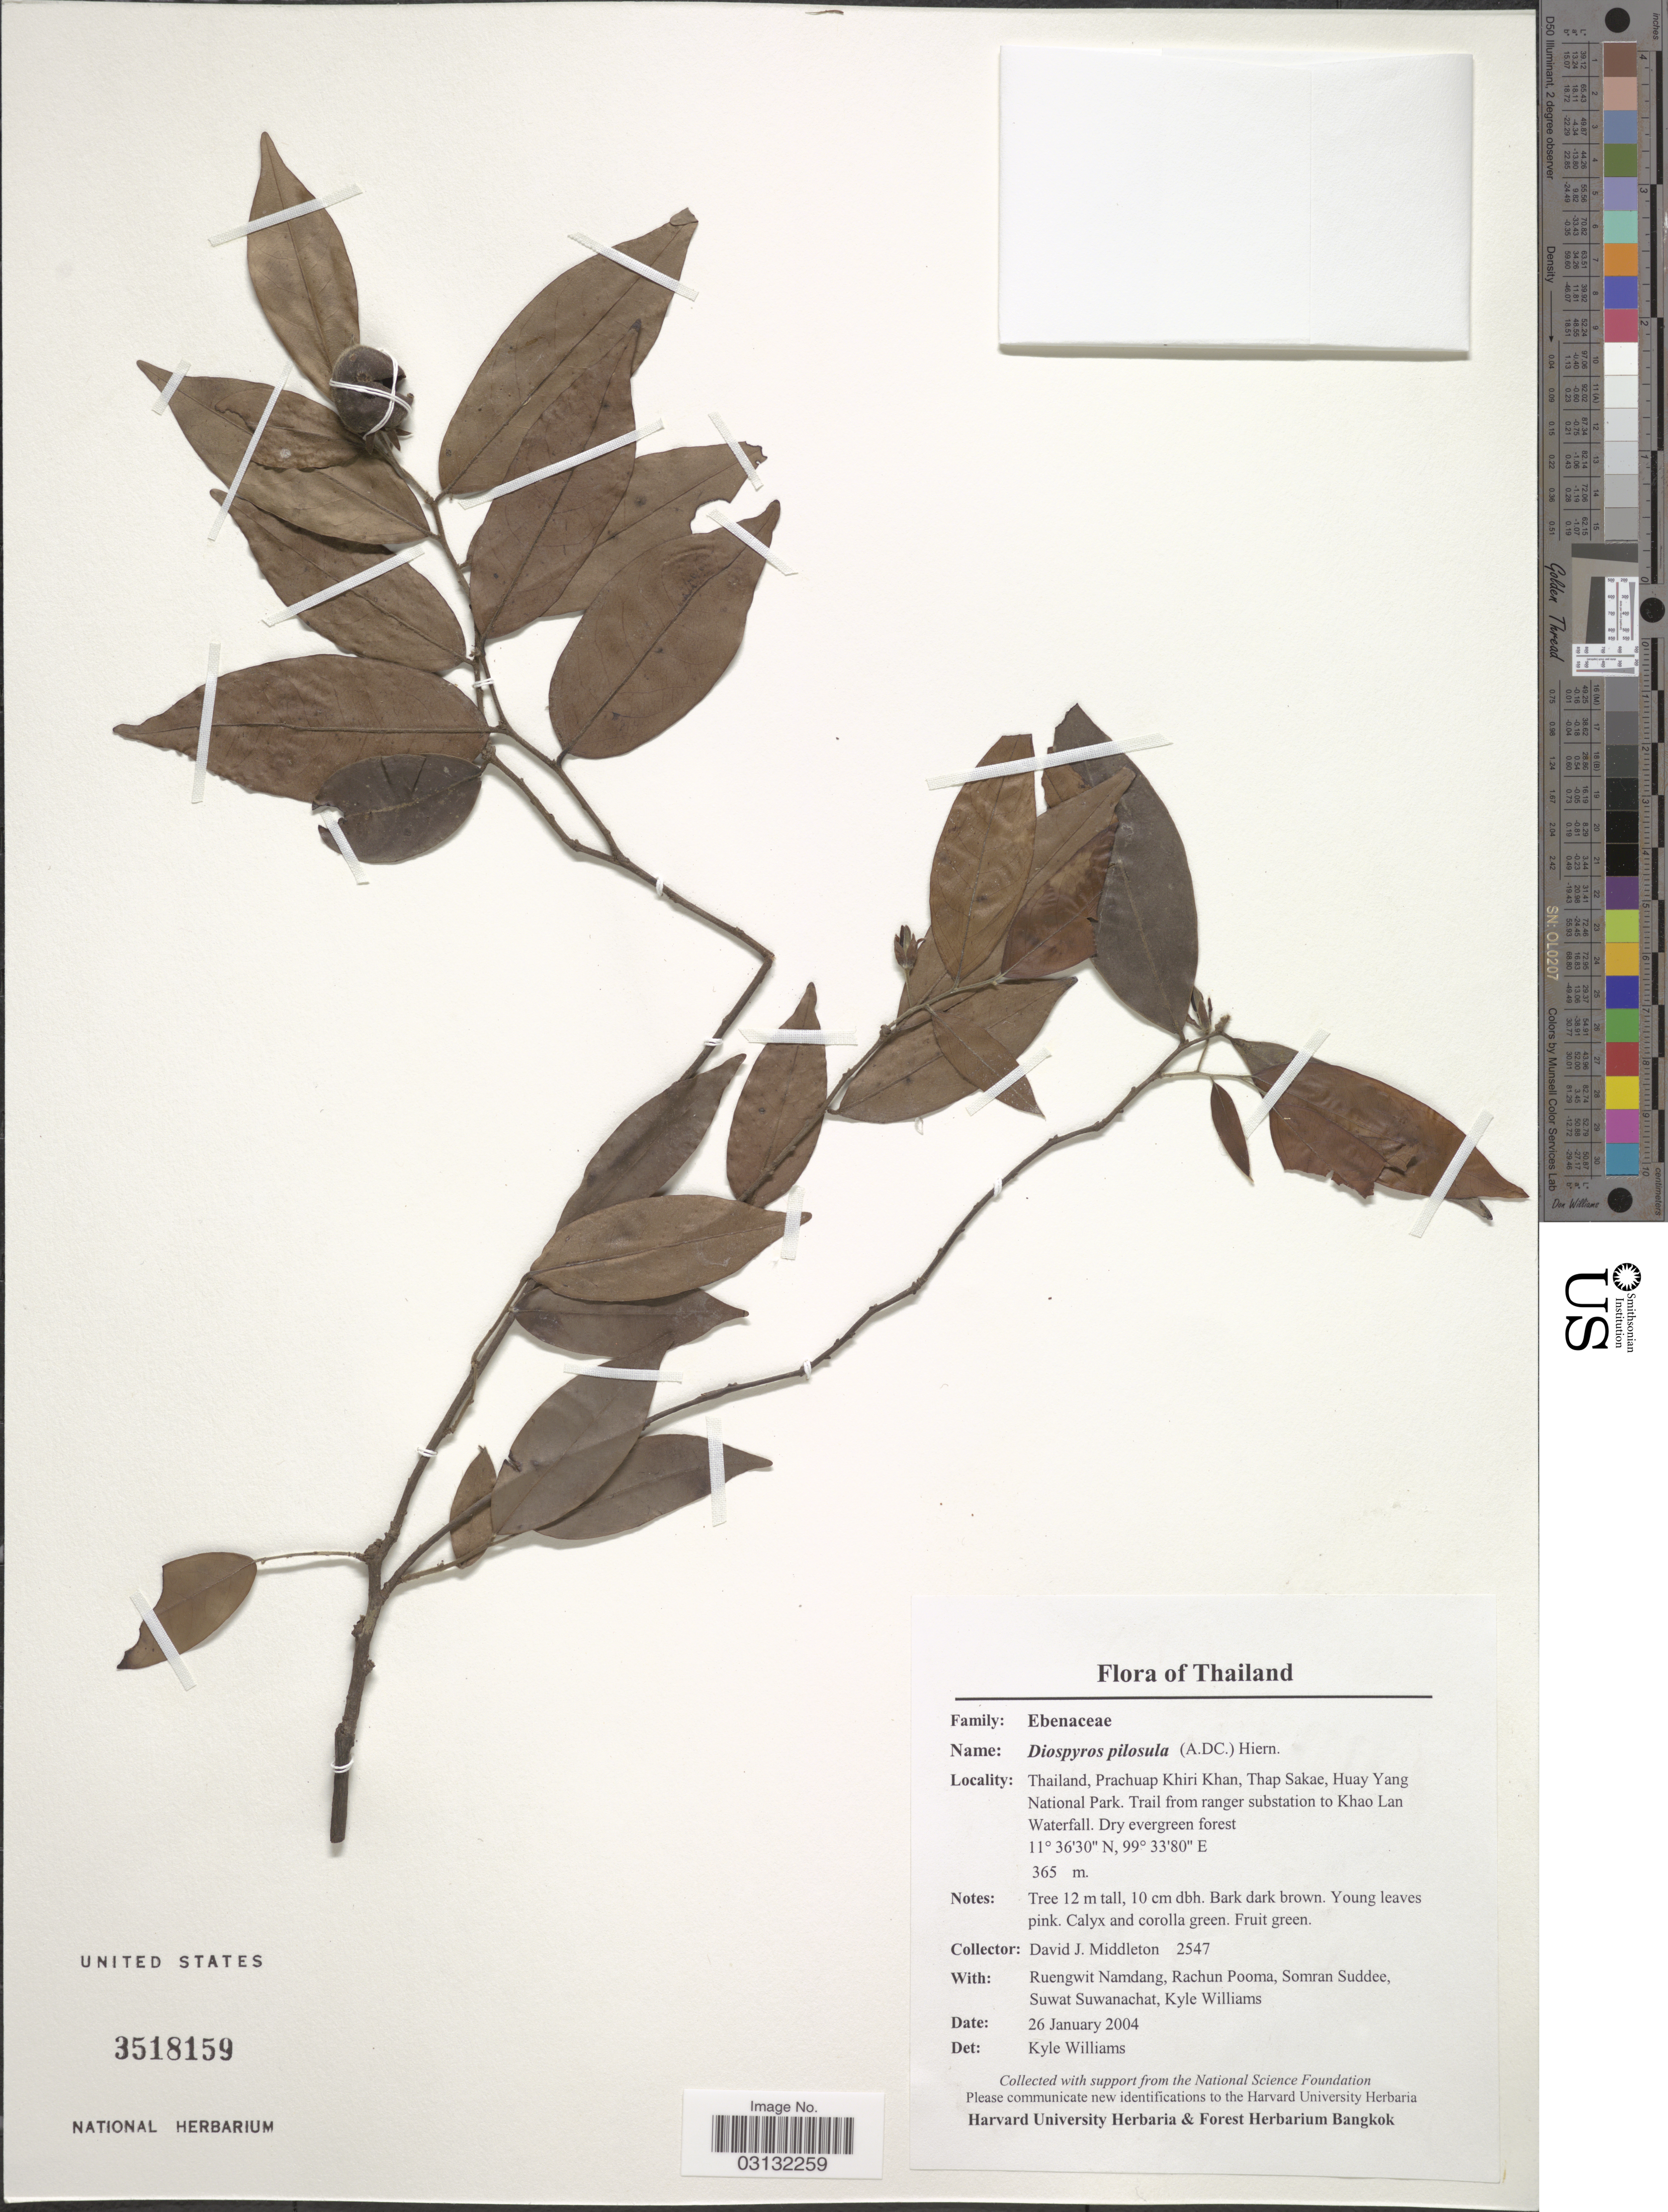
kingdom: Plantae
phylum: Tracheophyta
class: Magnoliopsida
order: Ericales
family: Ebenaceae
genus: Diospyros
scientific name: Diospyros pilosula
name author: (A. DC.) Wall. ex Hiern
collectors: D. J. Middleton, R. Namdang, R. Pooma, S. Suddee & et al.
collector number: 2547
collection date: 2004-01-26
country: Thailand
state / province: Prachuap Khiri Khan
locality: Thap Sakae. Huay Yang National Park. Trail from ranger substation to Khao Lan Waterfall.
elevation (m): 365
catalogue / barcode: US 3518159